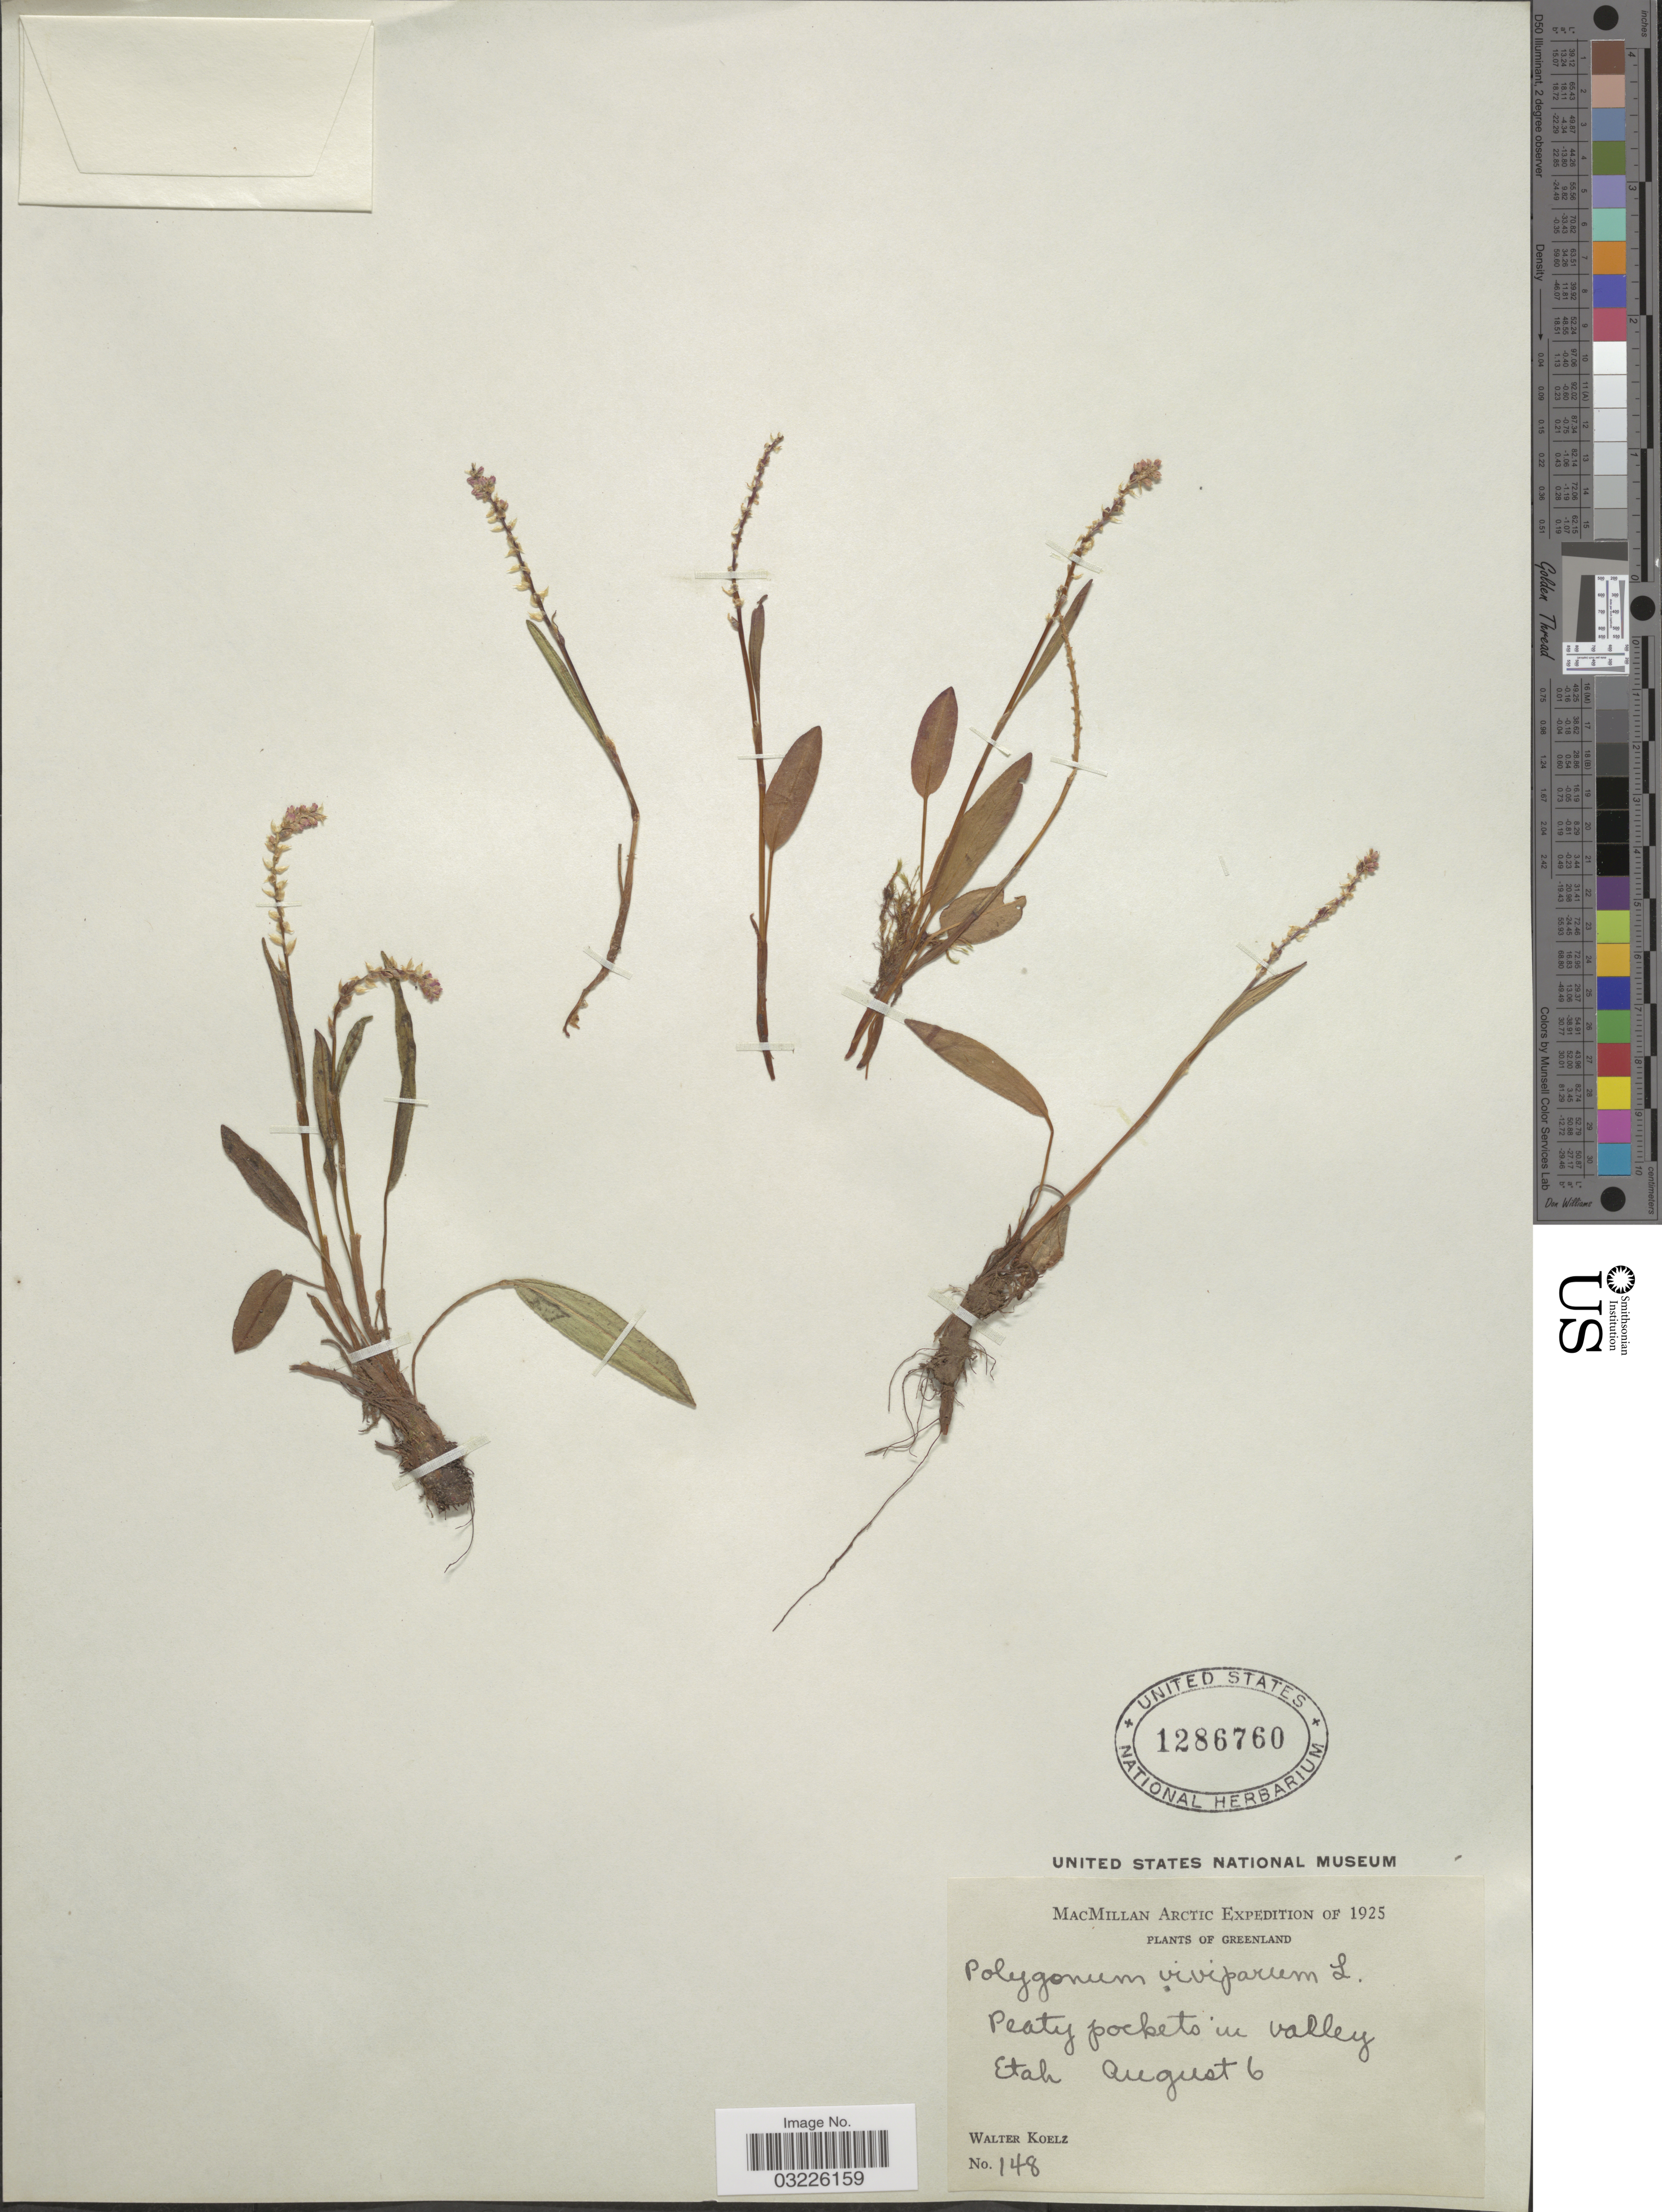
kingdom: Plantae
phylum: Tracheophyta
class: Magnoliopsida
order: Caryophyllales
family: Polygonaceae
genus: Bistorta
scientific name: Bistorta vivipara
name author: (L.) Delarbre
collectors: W. N. Koelz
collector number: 148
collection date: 1925-08-06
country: Greenland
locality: Peaty pockets in valley Etah.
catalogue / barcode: US 1286760